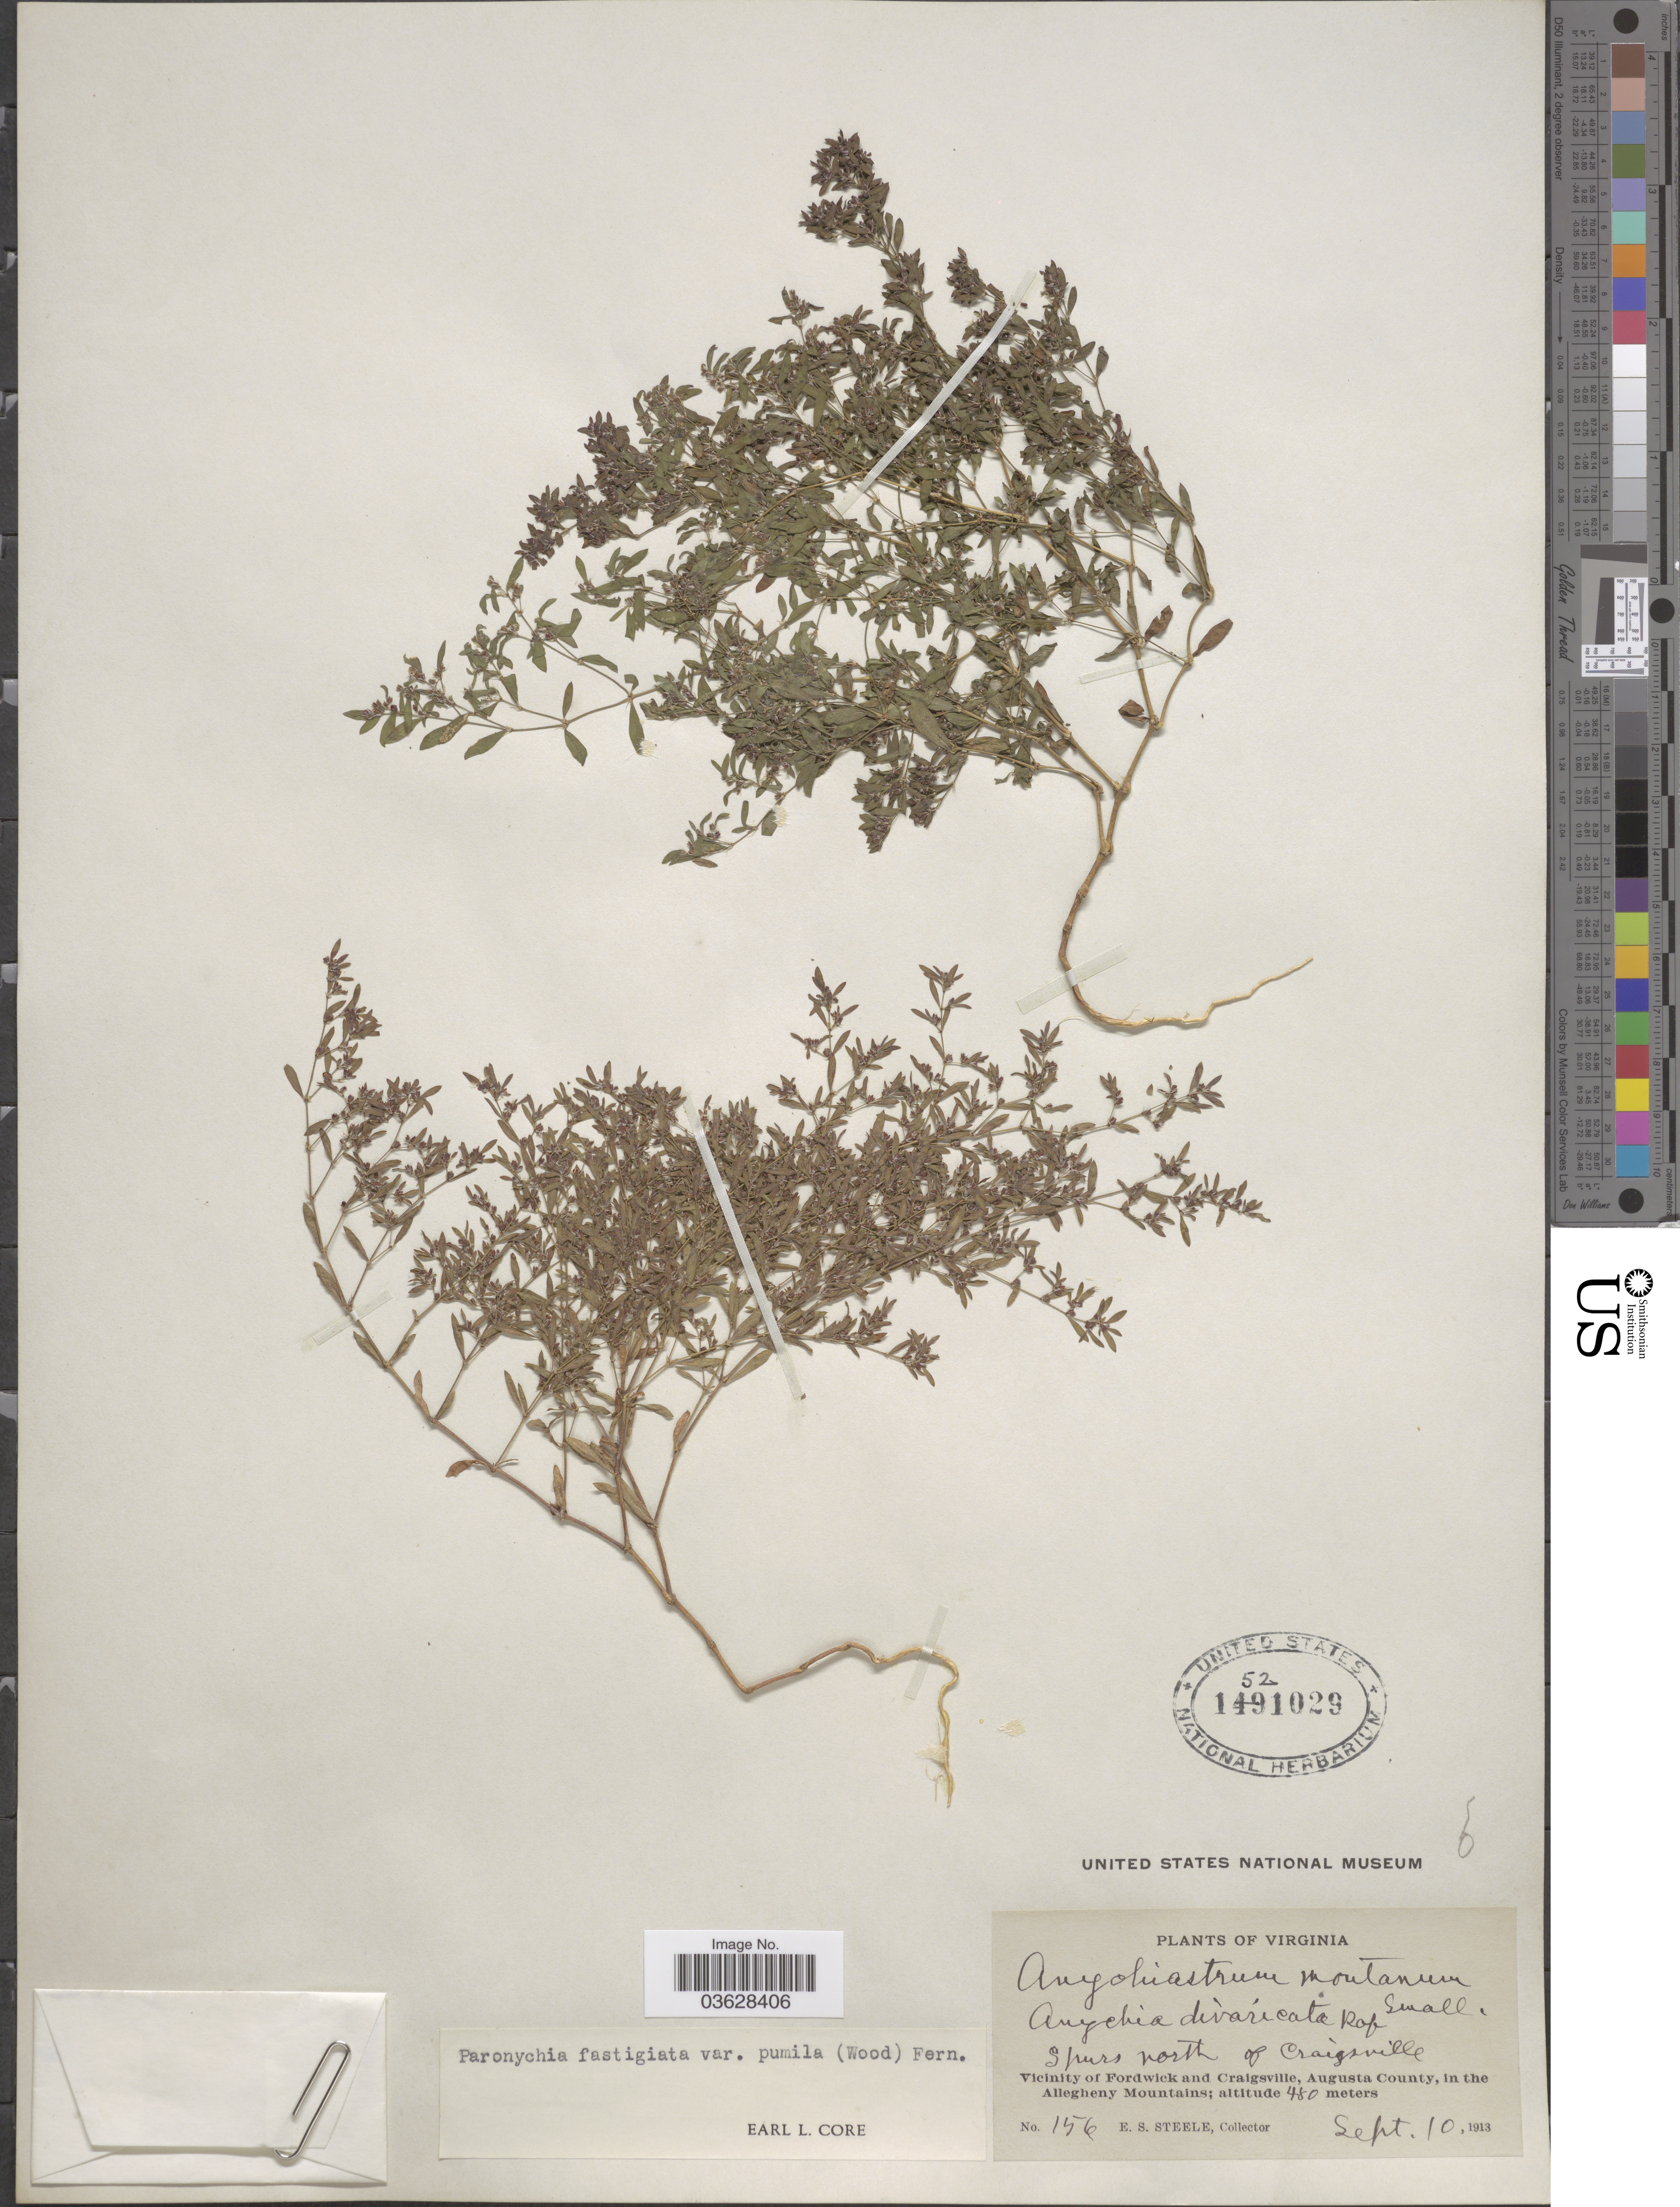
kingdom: Plantae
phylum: Tracheophyta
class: Magnoliopsida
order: Caryophyllales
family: Caryophyllaceae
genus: Paronychia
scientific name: Paronychia fastigiata var. pumila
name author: (Alph. Wood) Fernald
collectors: E. Steele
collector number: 156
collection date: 1913-09-10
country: United States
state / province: Virginia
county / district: Augusta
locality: Spurs north of Craigsville. Vicinity of Fordwick and Craigsville, Augusta County, in the Allegheny Mountains.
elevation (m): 480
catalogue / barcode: US 1521029